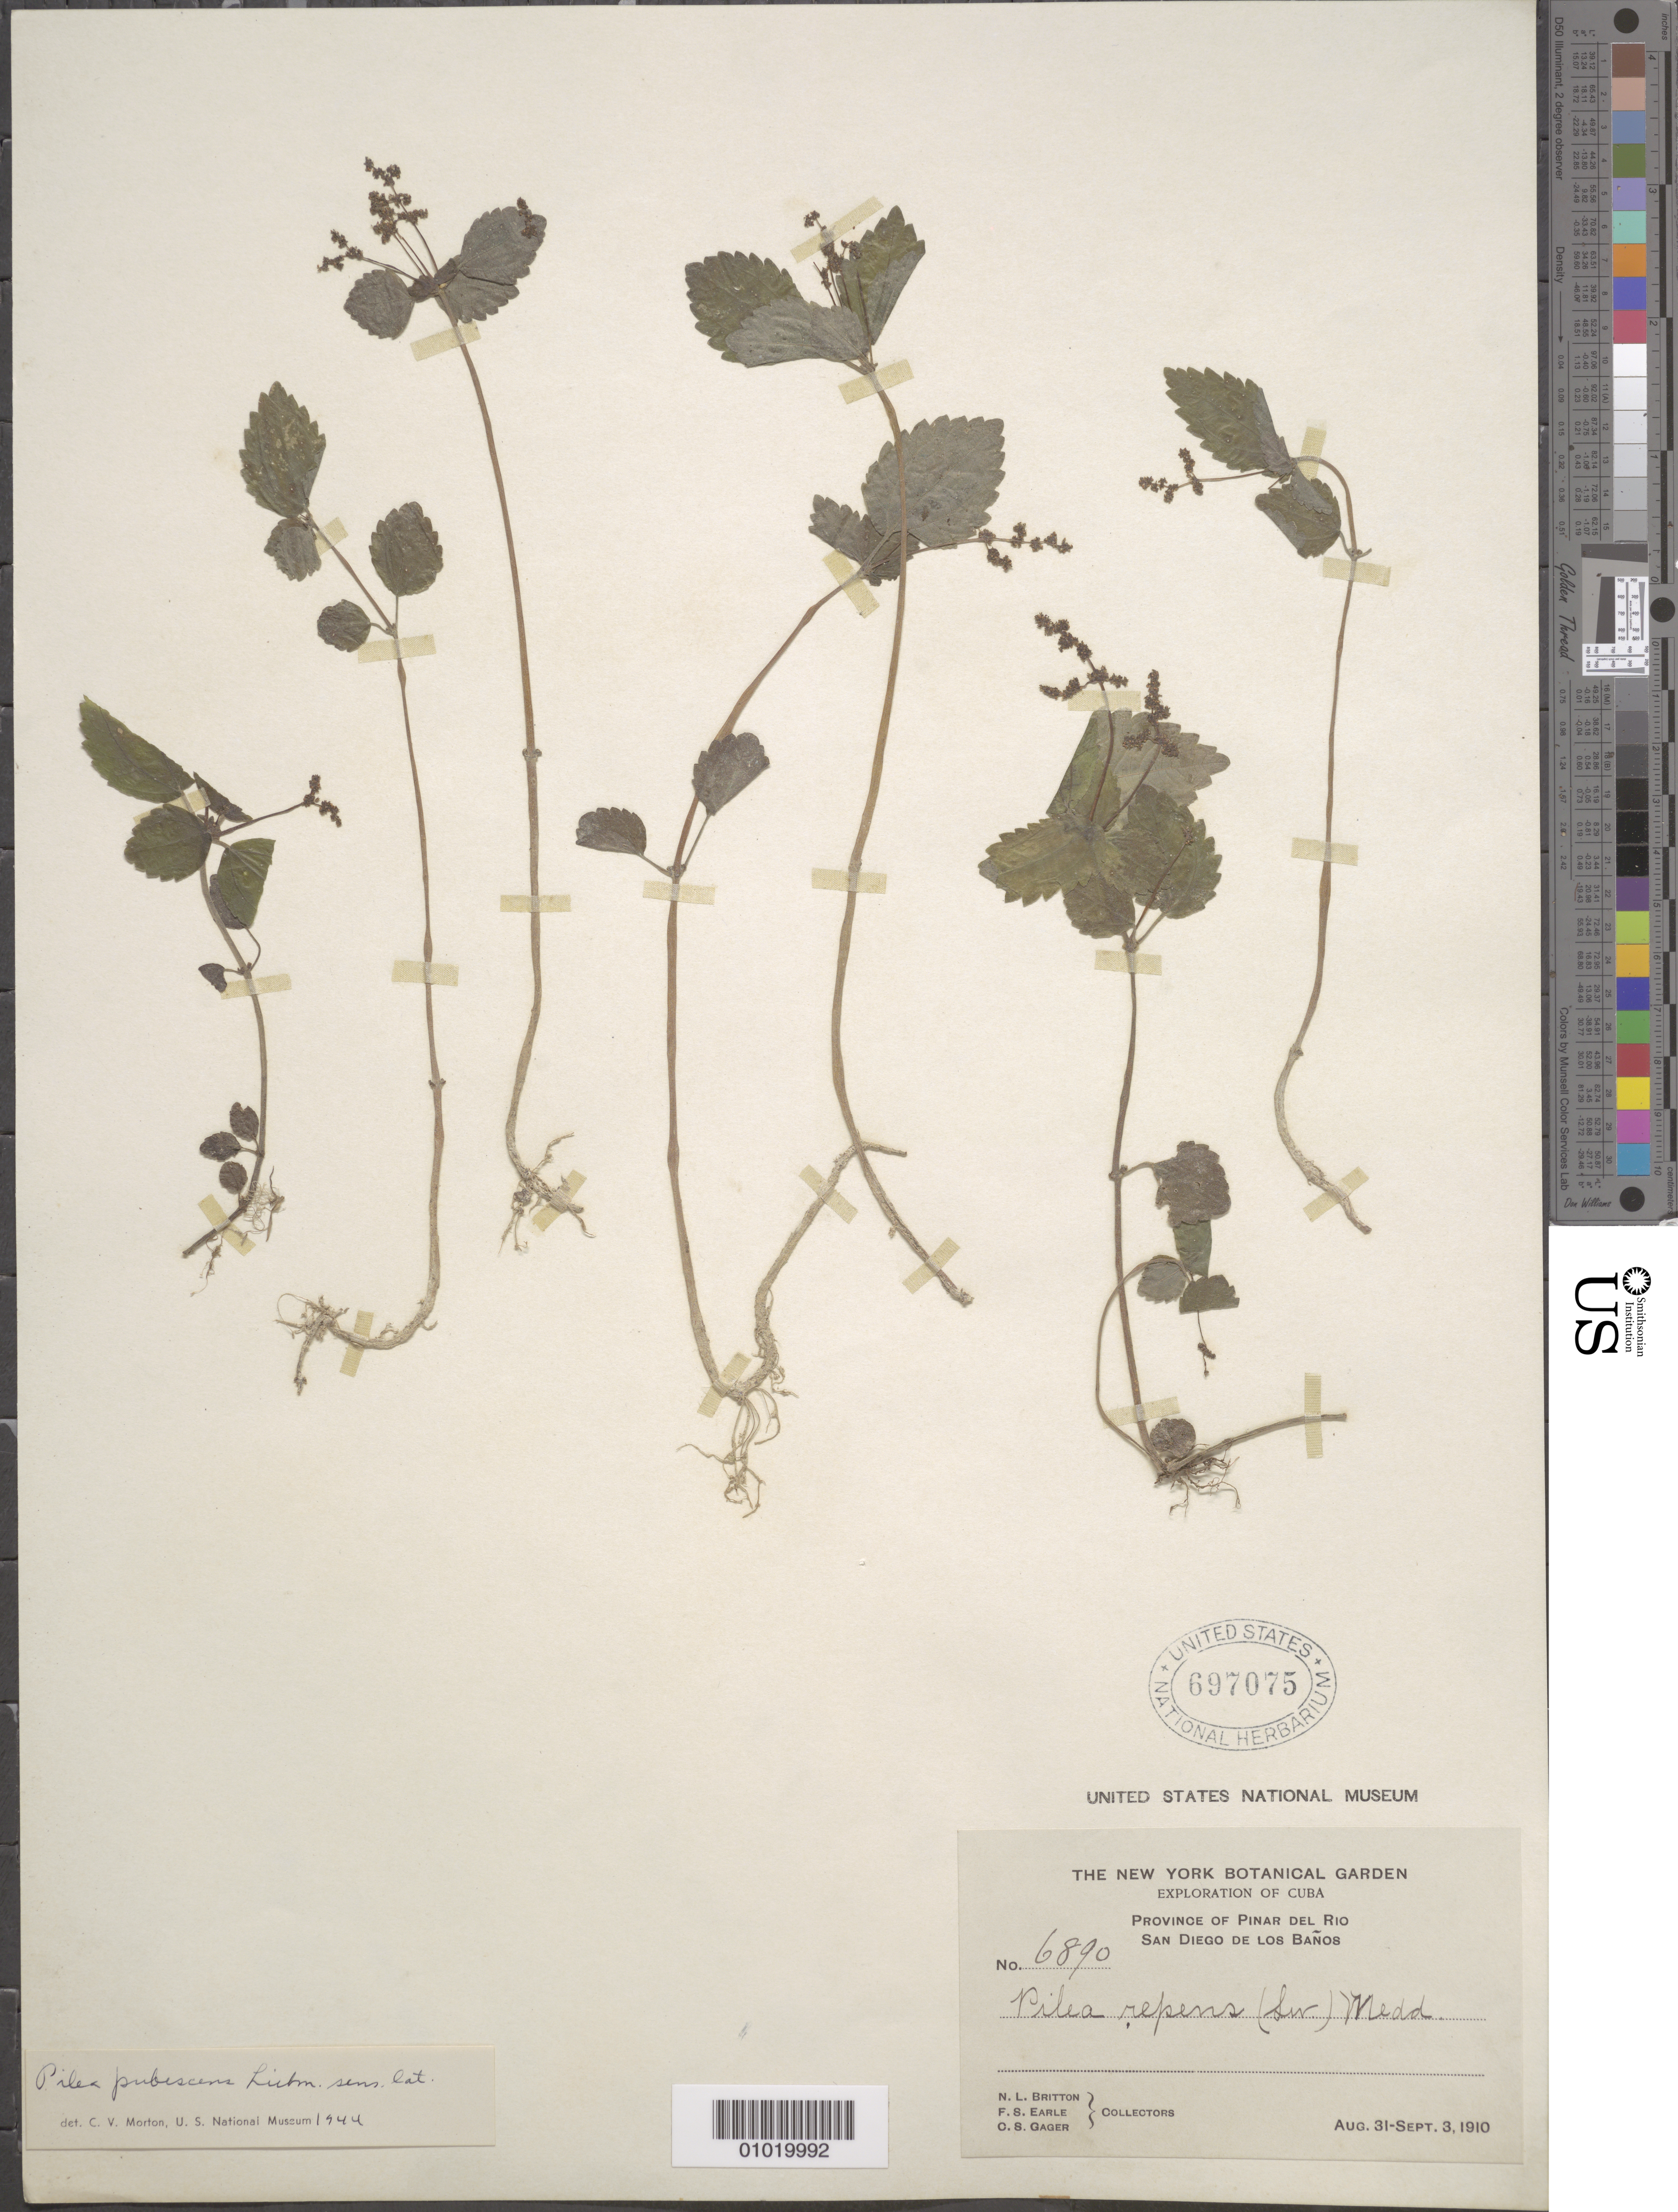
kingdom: Plantae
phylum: Tracheophyta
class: Magnoliopsida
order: Rosales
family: Urticaceae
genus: Pilea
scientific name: Pilea pubescens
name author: Liebm.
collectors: N. Britton, F. S. Earle & C. Gager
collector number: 6890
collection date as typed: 31 Aug 1910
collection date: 1910-08-31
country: Cuba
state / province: Pinar del Rio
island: Cuba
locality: San Diego de Los Ban~os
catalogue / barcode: US 697075